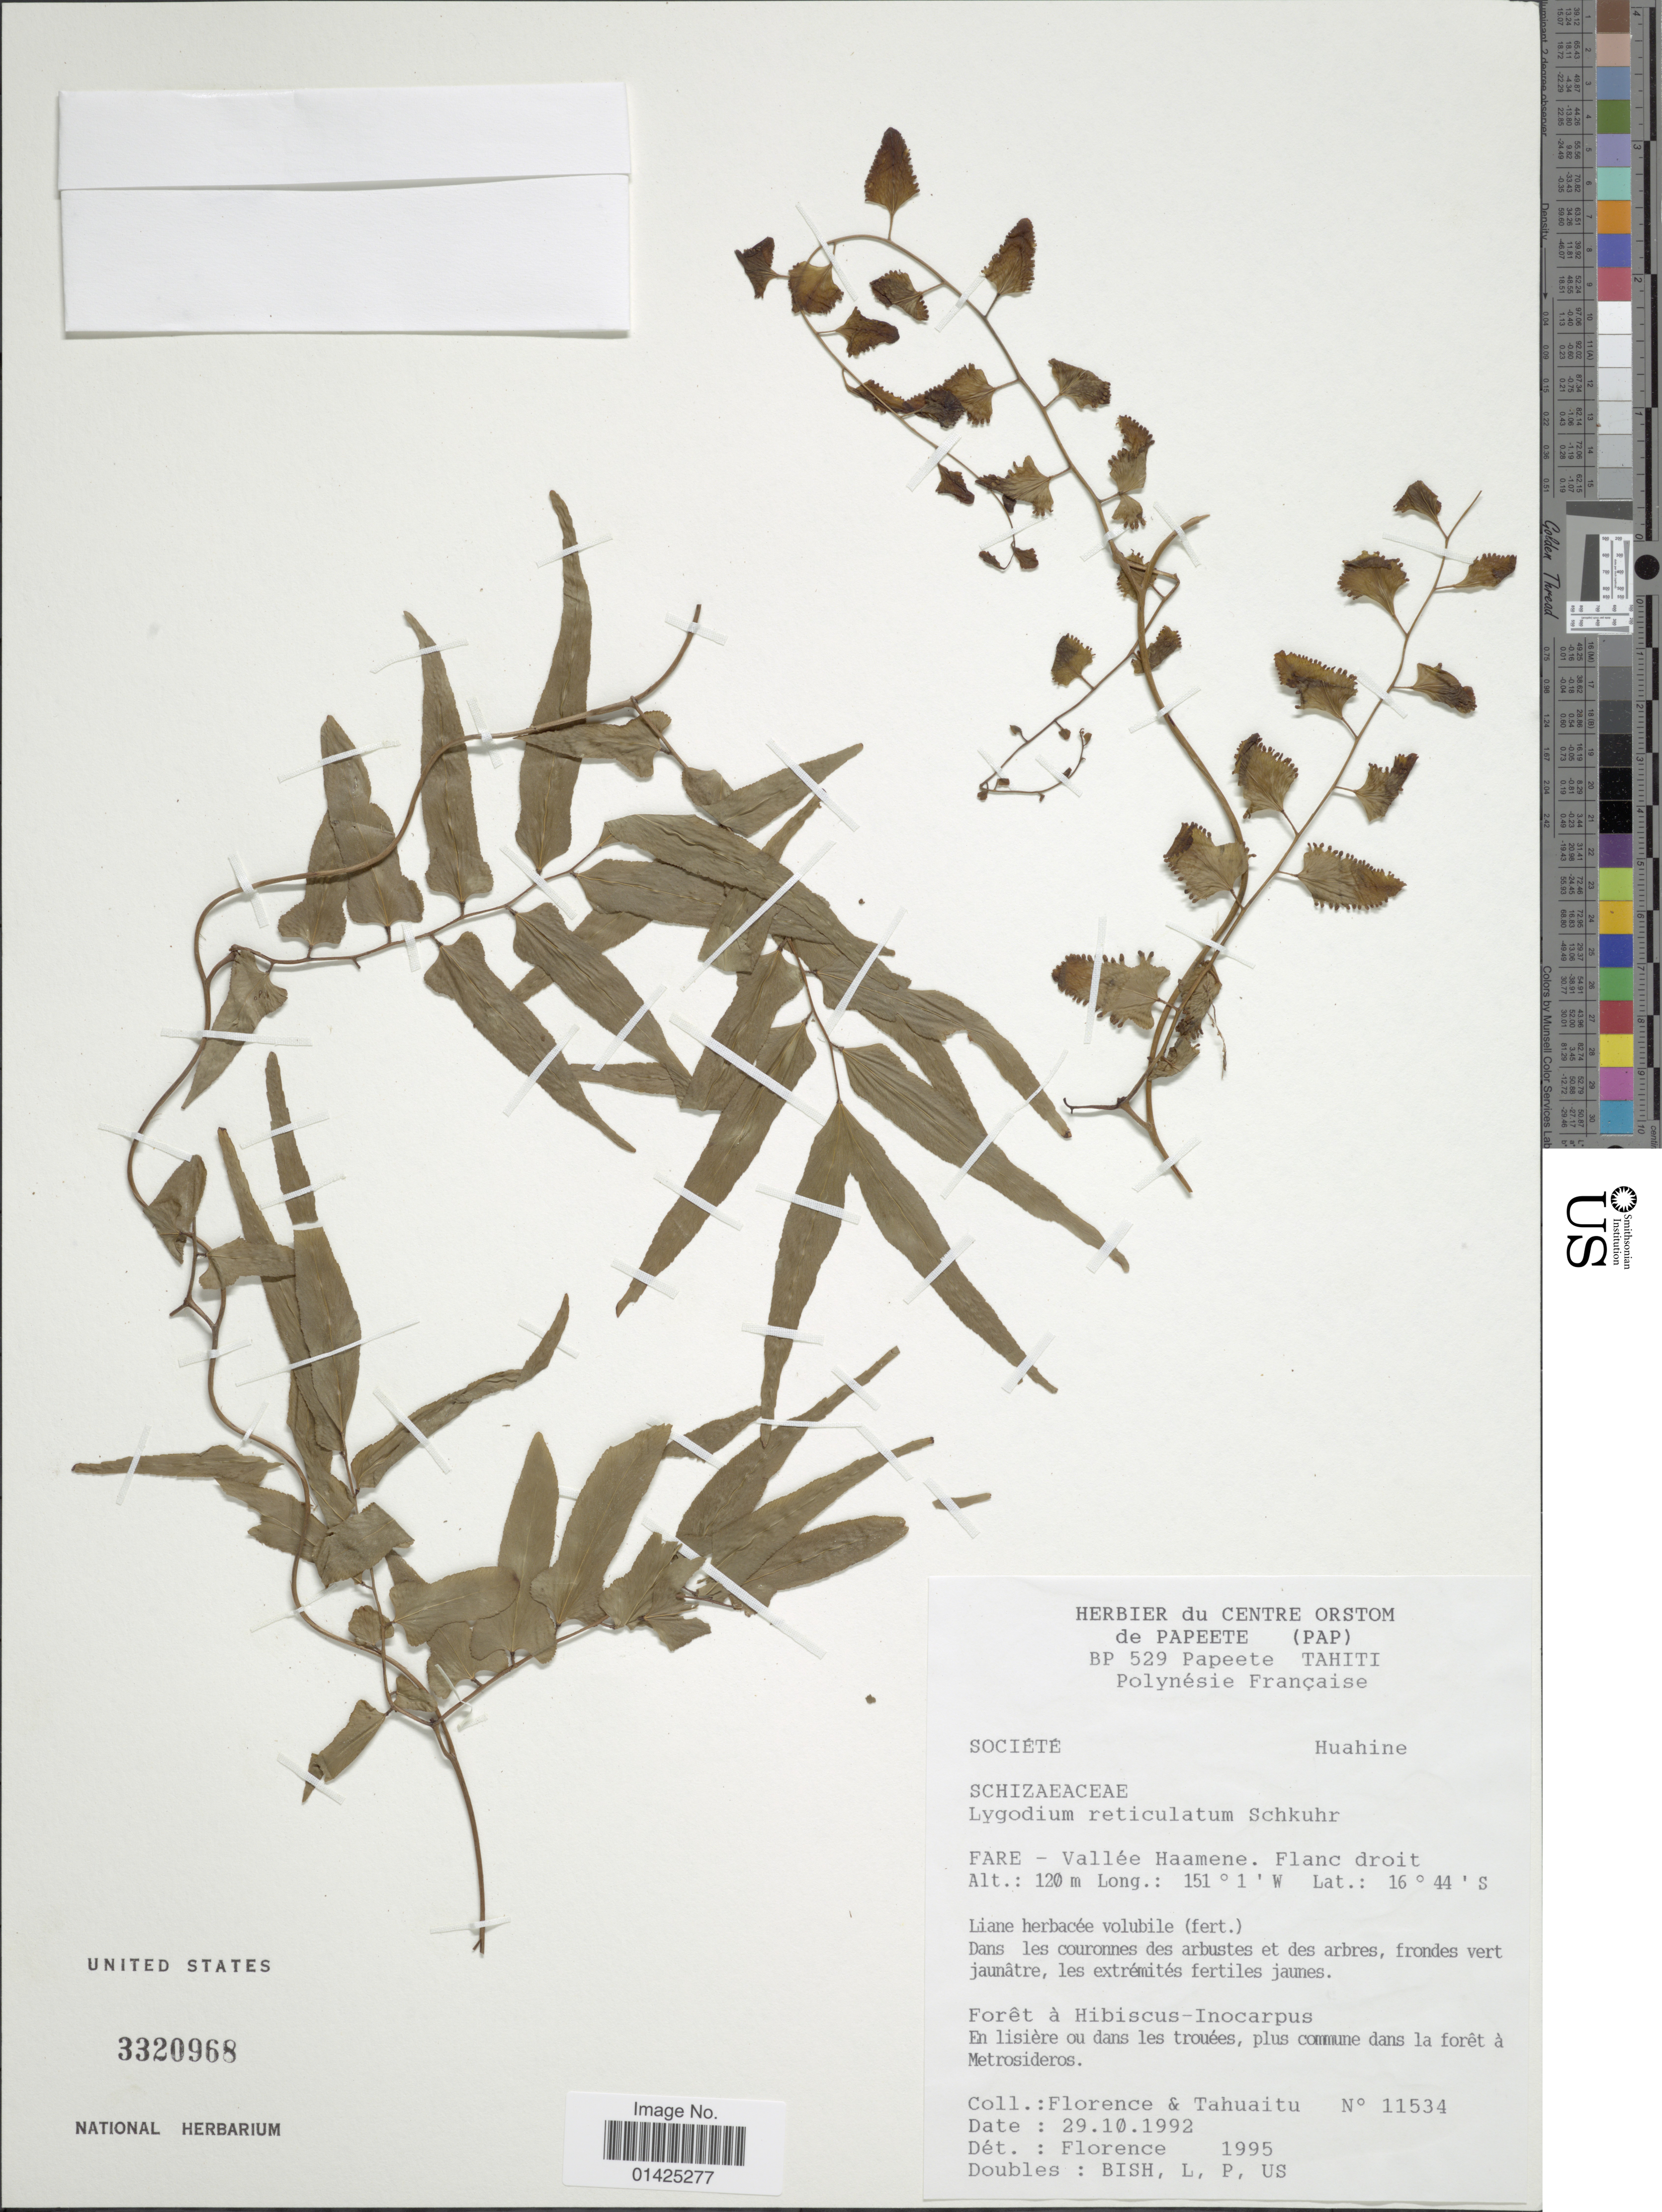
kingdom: Plantae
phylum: Tracheophyta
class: Polypodiopsida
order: Schizaeales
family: Lygodiaceae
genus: Lygodium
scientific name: Lygodium reticulatum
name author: Schkuhr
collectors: -. Florence & -. Tahuaitu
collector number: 11534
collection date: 1992-10-29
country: French Polynesia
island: Huahine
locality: Societe, Huahine, Fare- Vallée Haamene. Flanc droit.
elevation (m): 120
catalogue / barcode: US 3320968